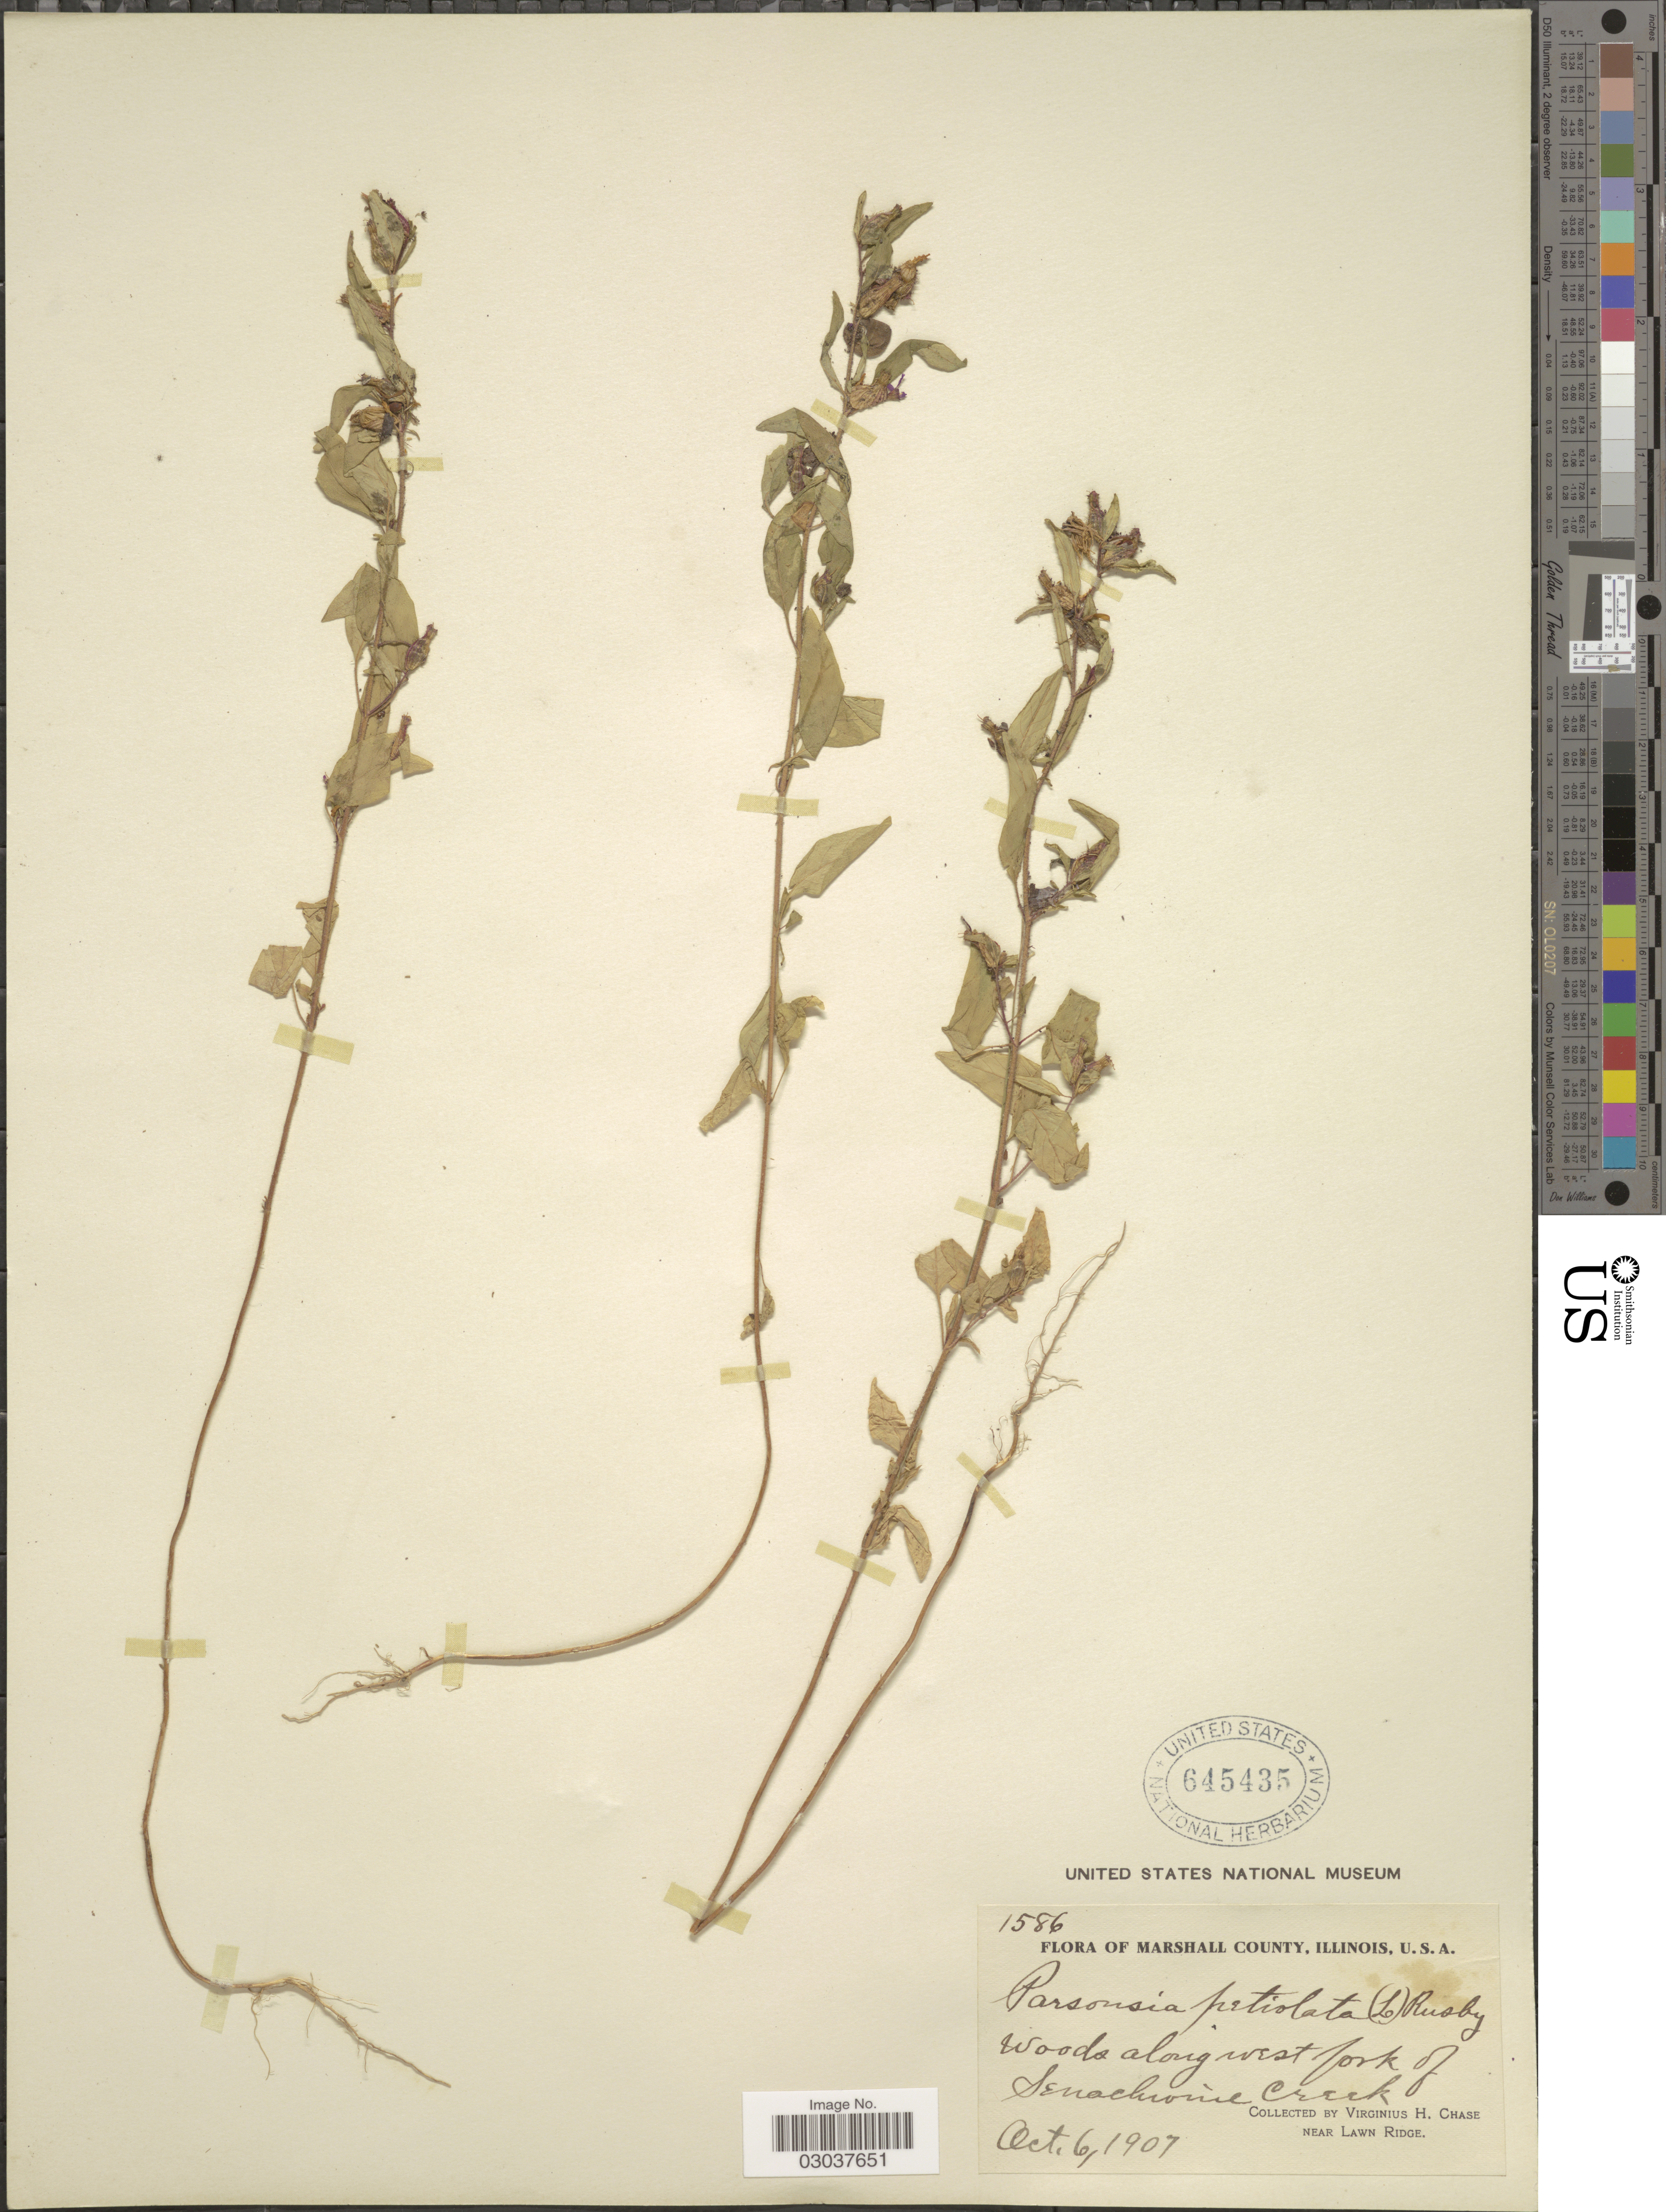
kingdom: Plantae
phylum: Tracheophyta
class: Magnoliopsida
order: Myrtales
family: Lythraceae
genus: Cuphea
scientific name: Cuphea petiolata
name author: Pohl ex Koehne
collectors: V. H. Chase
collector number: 1586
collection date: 1907-10-06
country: United States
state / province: Illinois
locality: Marshall County. Woods along west fork of Senachwine Creek. Near Lawn Ridge.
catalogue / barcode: US 645435